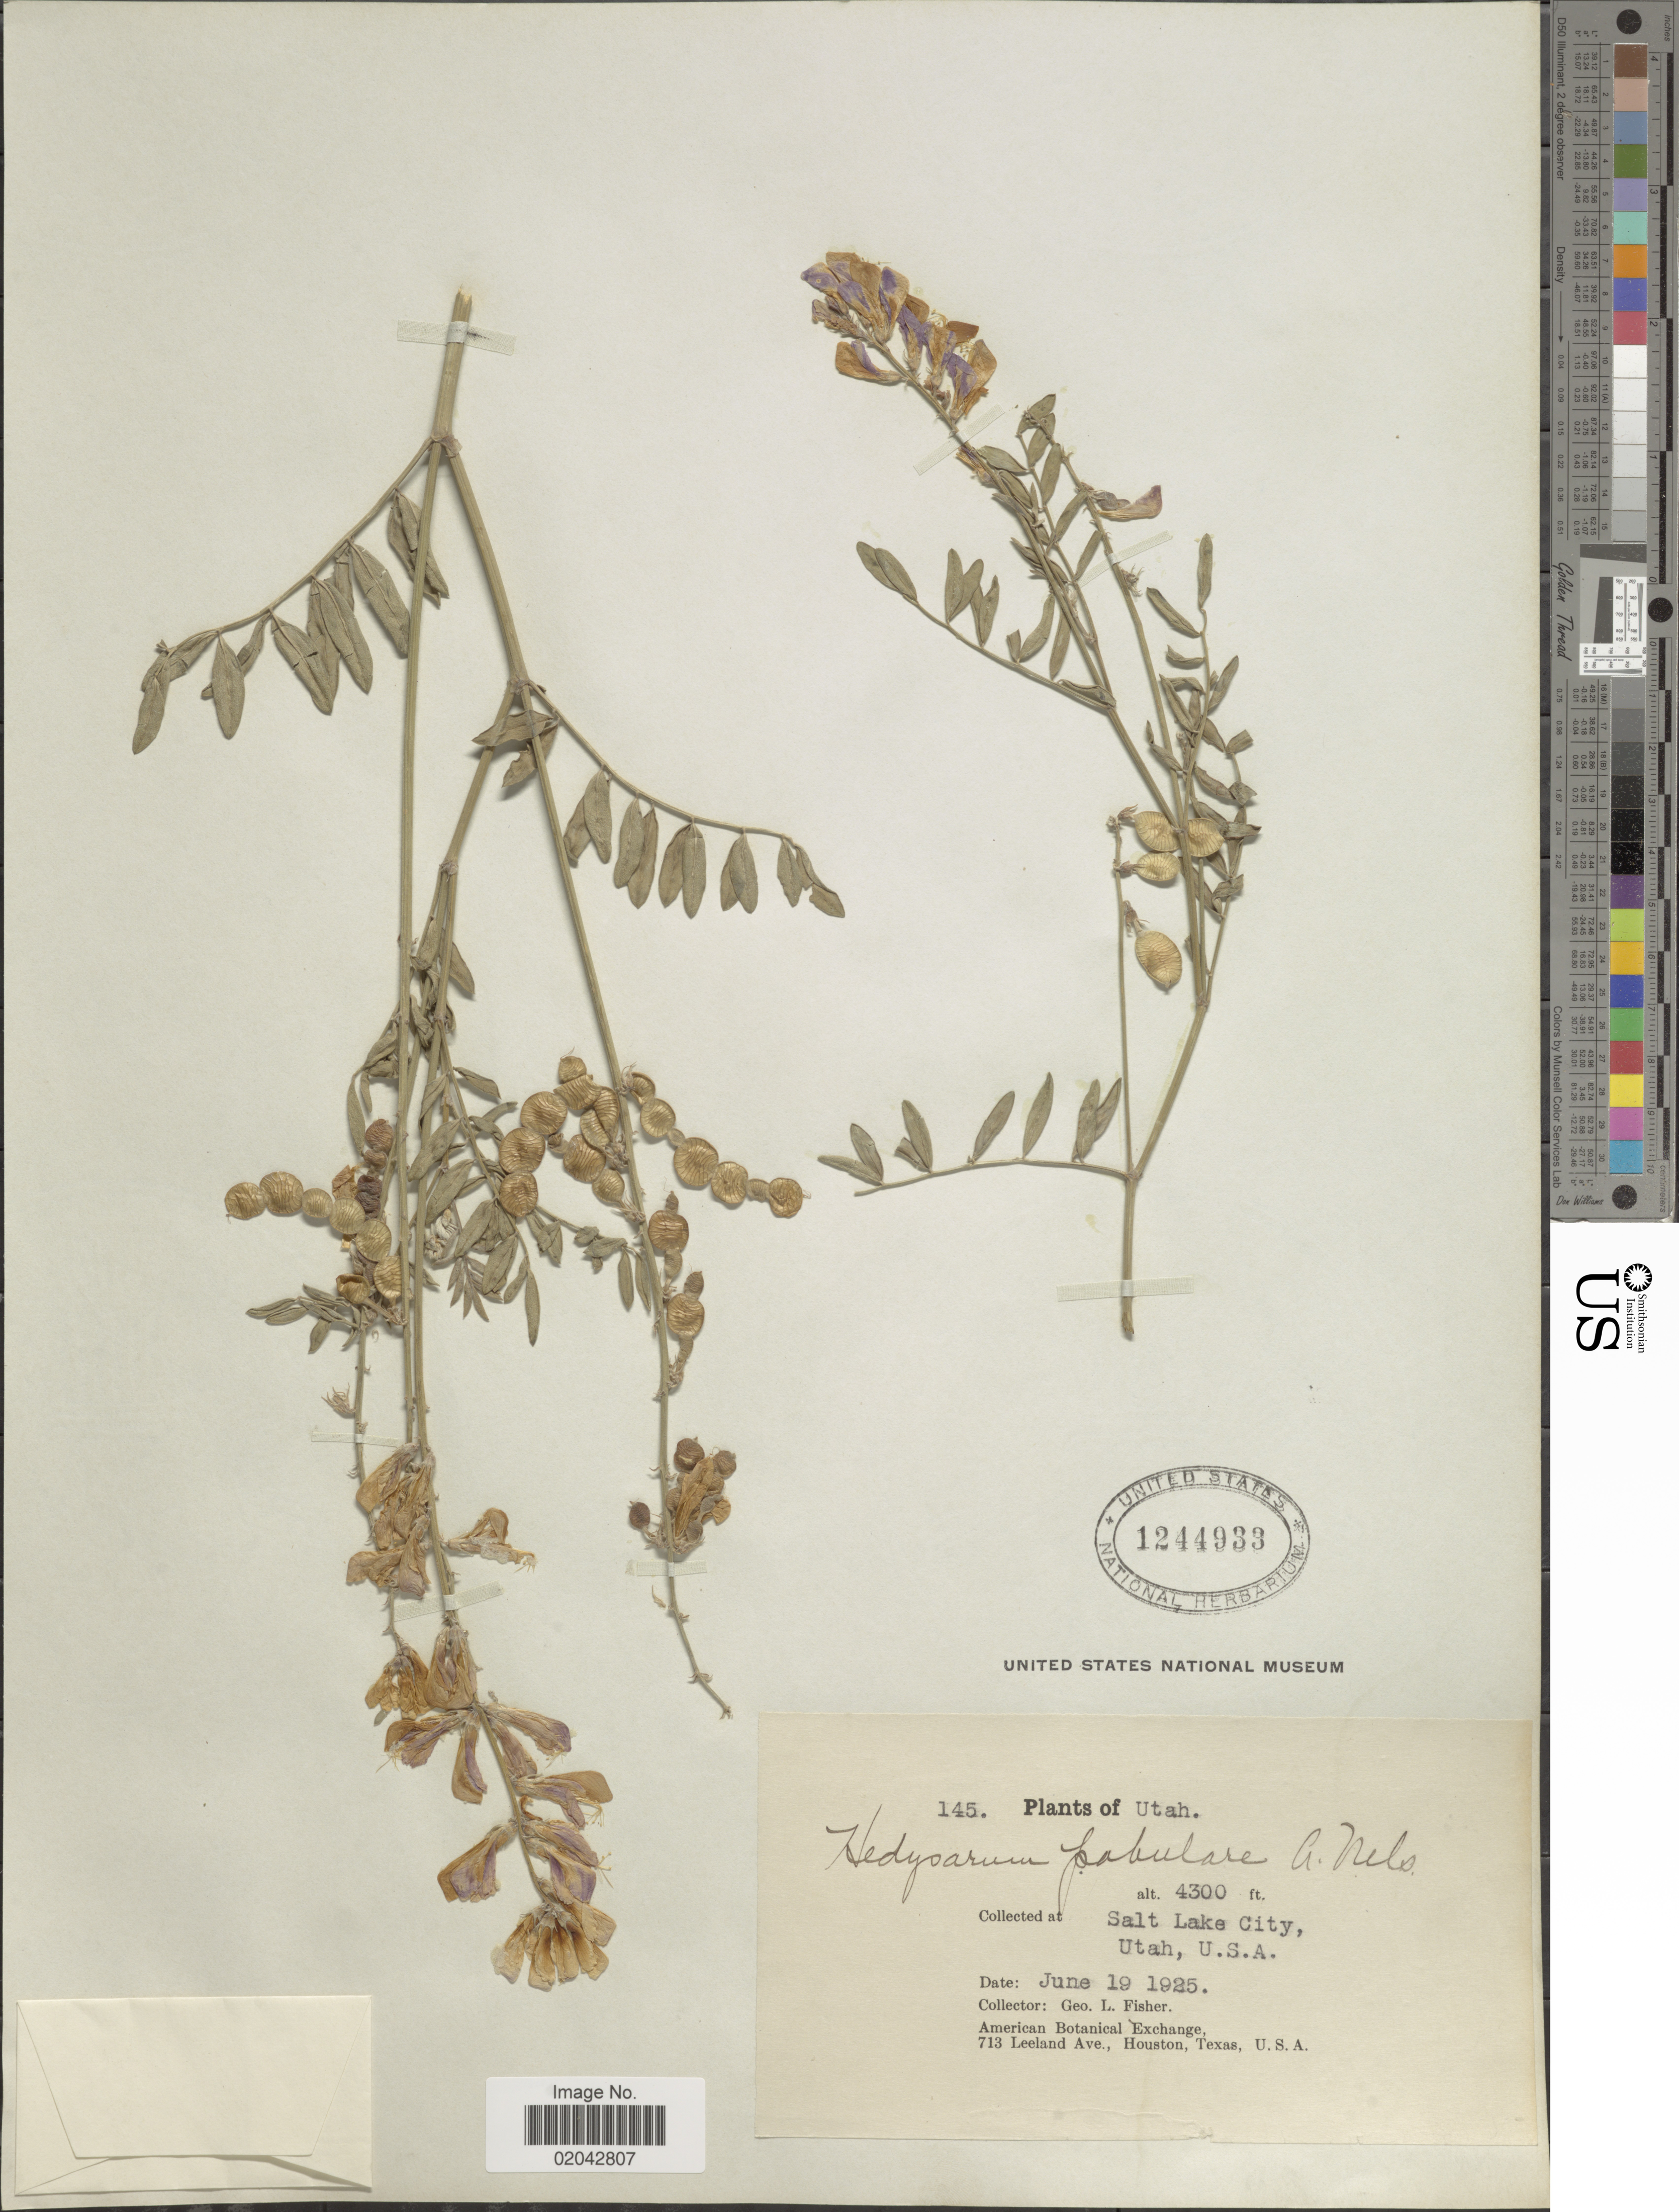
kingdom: Plantae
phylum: Tracheophyta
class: Magnoliopsida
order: Fabales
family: Fabaceae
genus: Hedysarum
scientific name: Hedysarum pabulare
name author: A. Nelson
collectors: G. L. Fisher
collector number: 145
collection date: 1925-06-19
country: United States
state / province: Utah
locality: Salt Lake City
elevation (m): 1311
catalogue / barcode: US 1244933